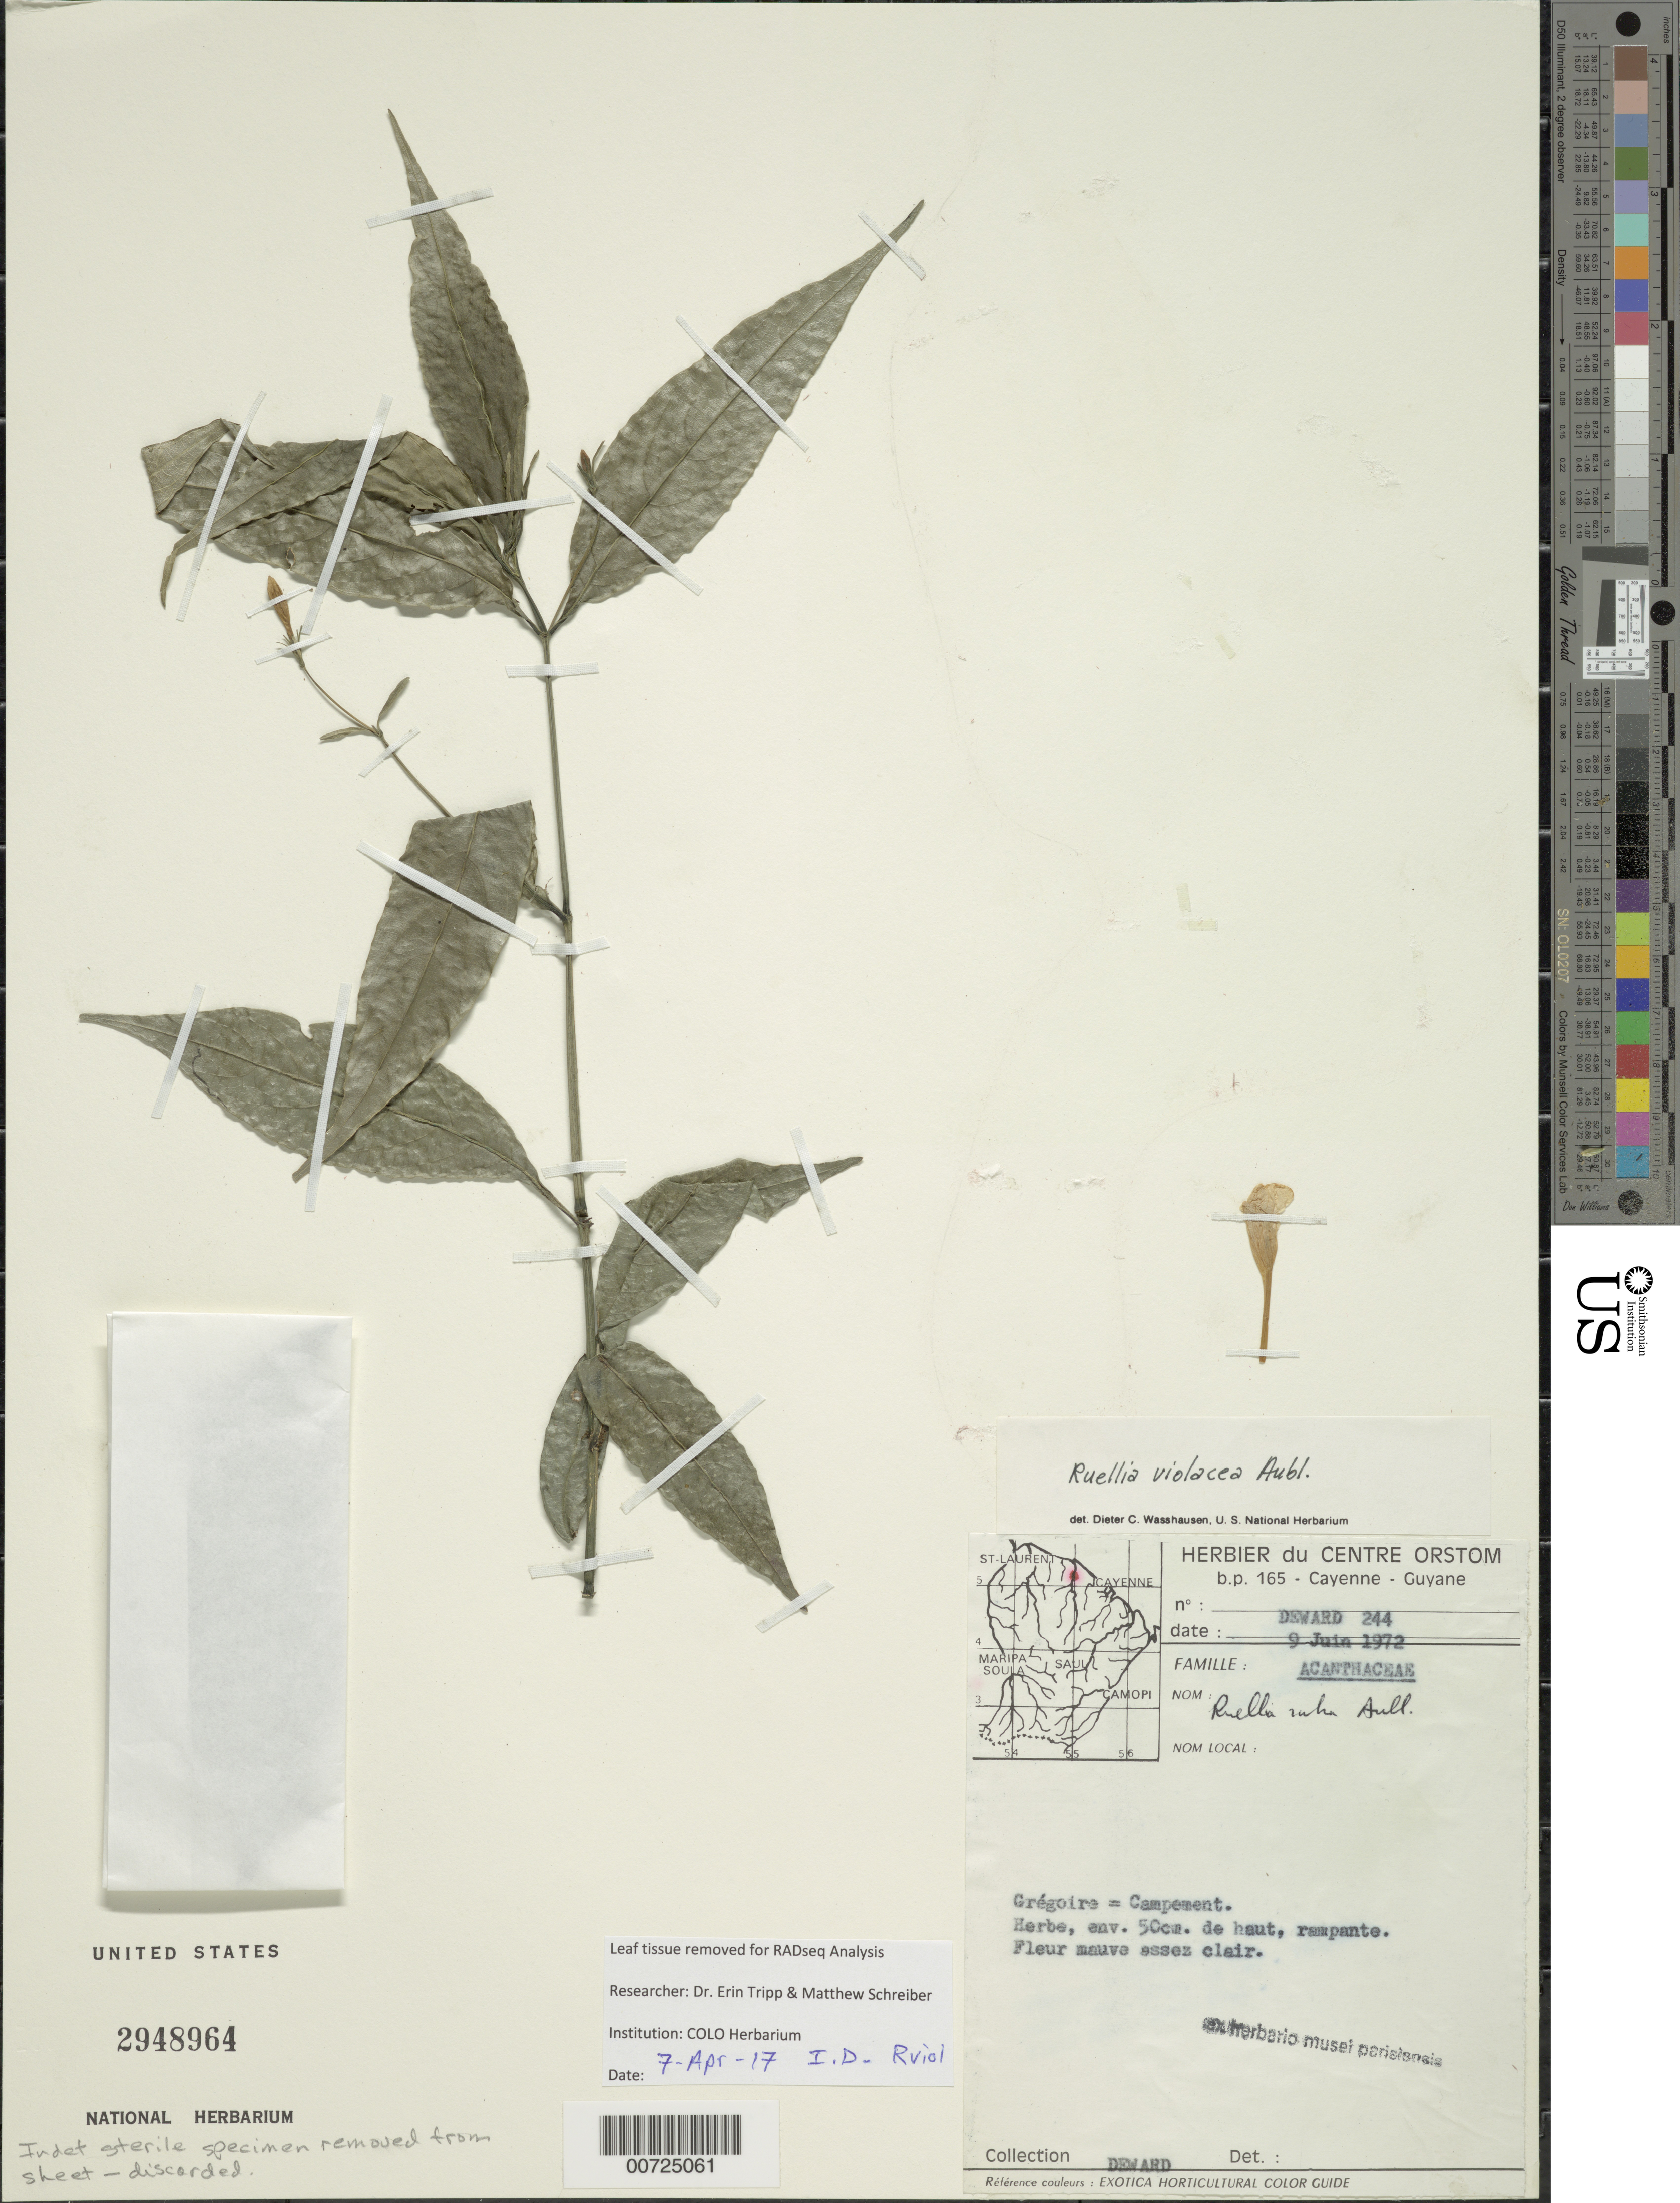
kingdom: Plantae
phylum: Tracheophyta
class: Magnoliopsida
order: Lamiales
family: Acanthaceae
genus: Ruellia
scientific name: Ruellia violacea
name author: Aubl.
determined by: Wasshausen, Dieter C., (BOT), Smithsonian Institution - National Museum of Natural History (UNITED STATES)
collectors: G. Deward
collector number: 244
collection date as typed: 9-Jun-72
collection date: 1972-06-09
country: French Guiana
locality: Grégoire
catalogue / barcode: US 2948964